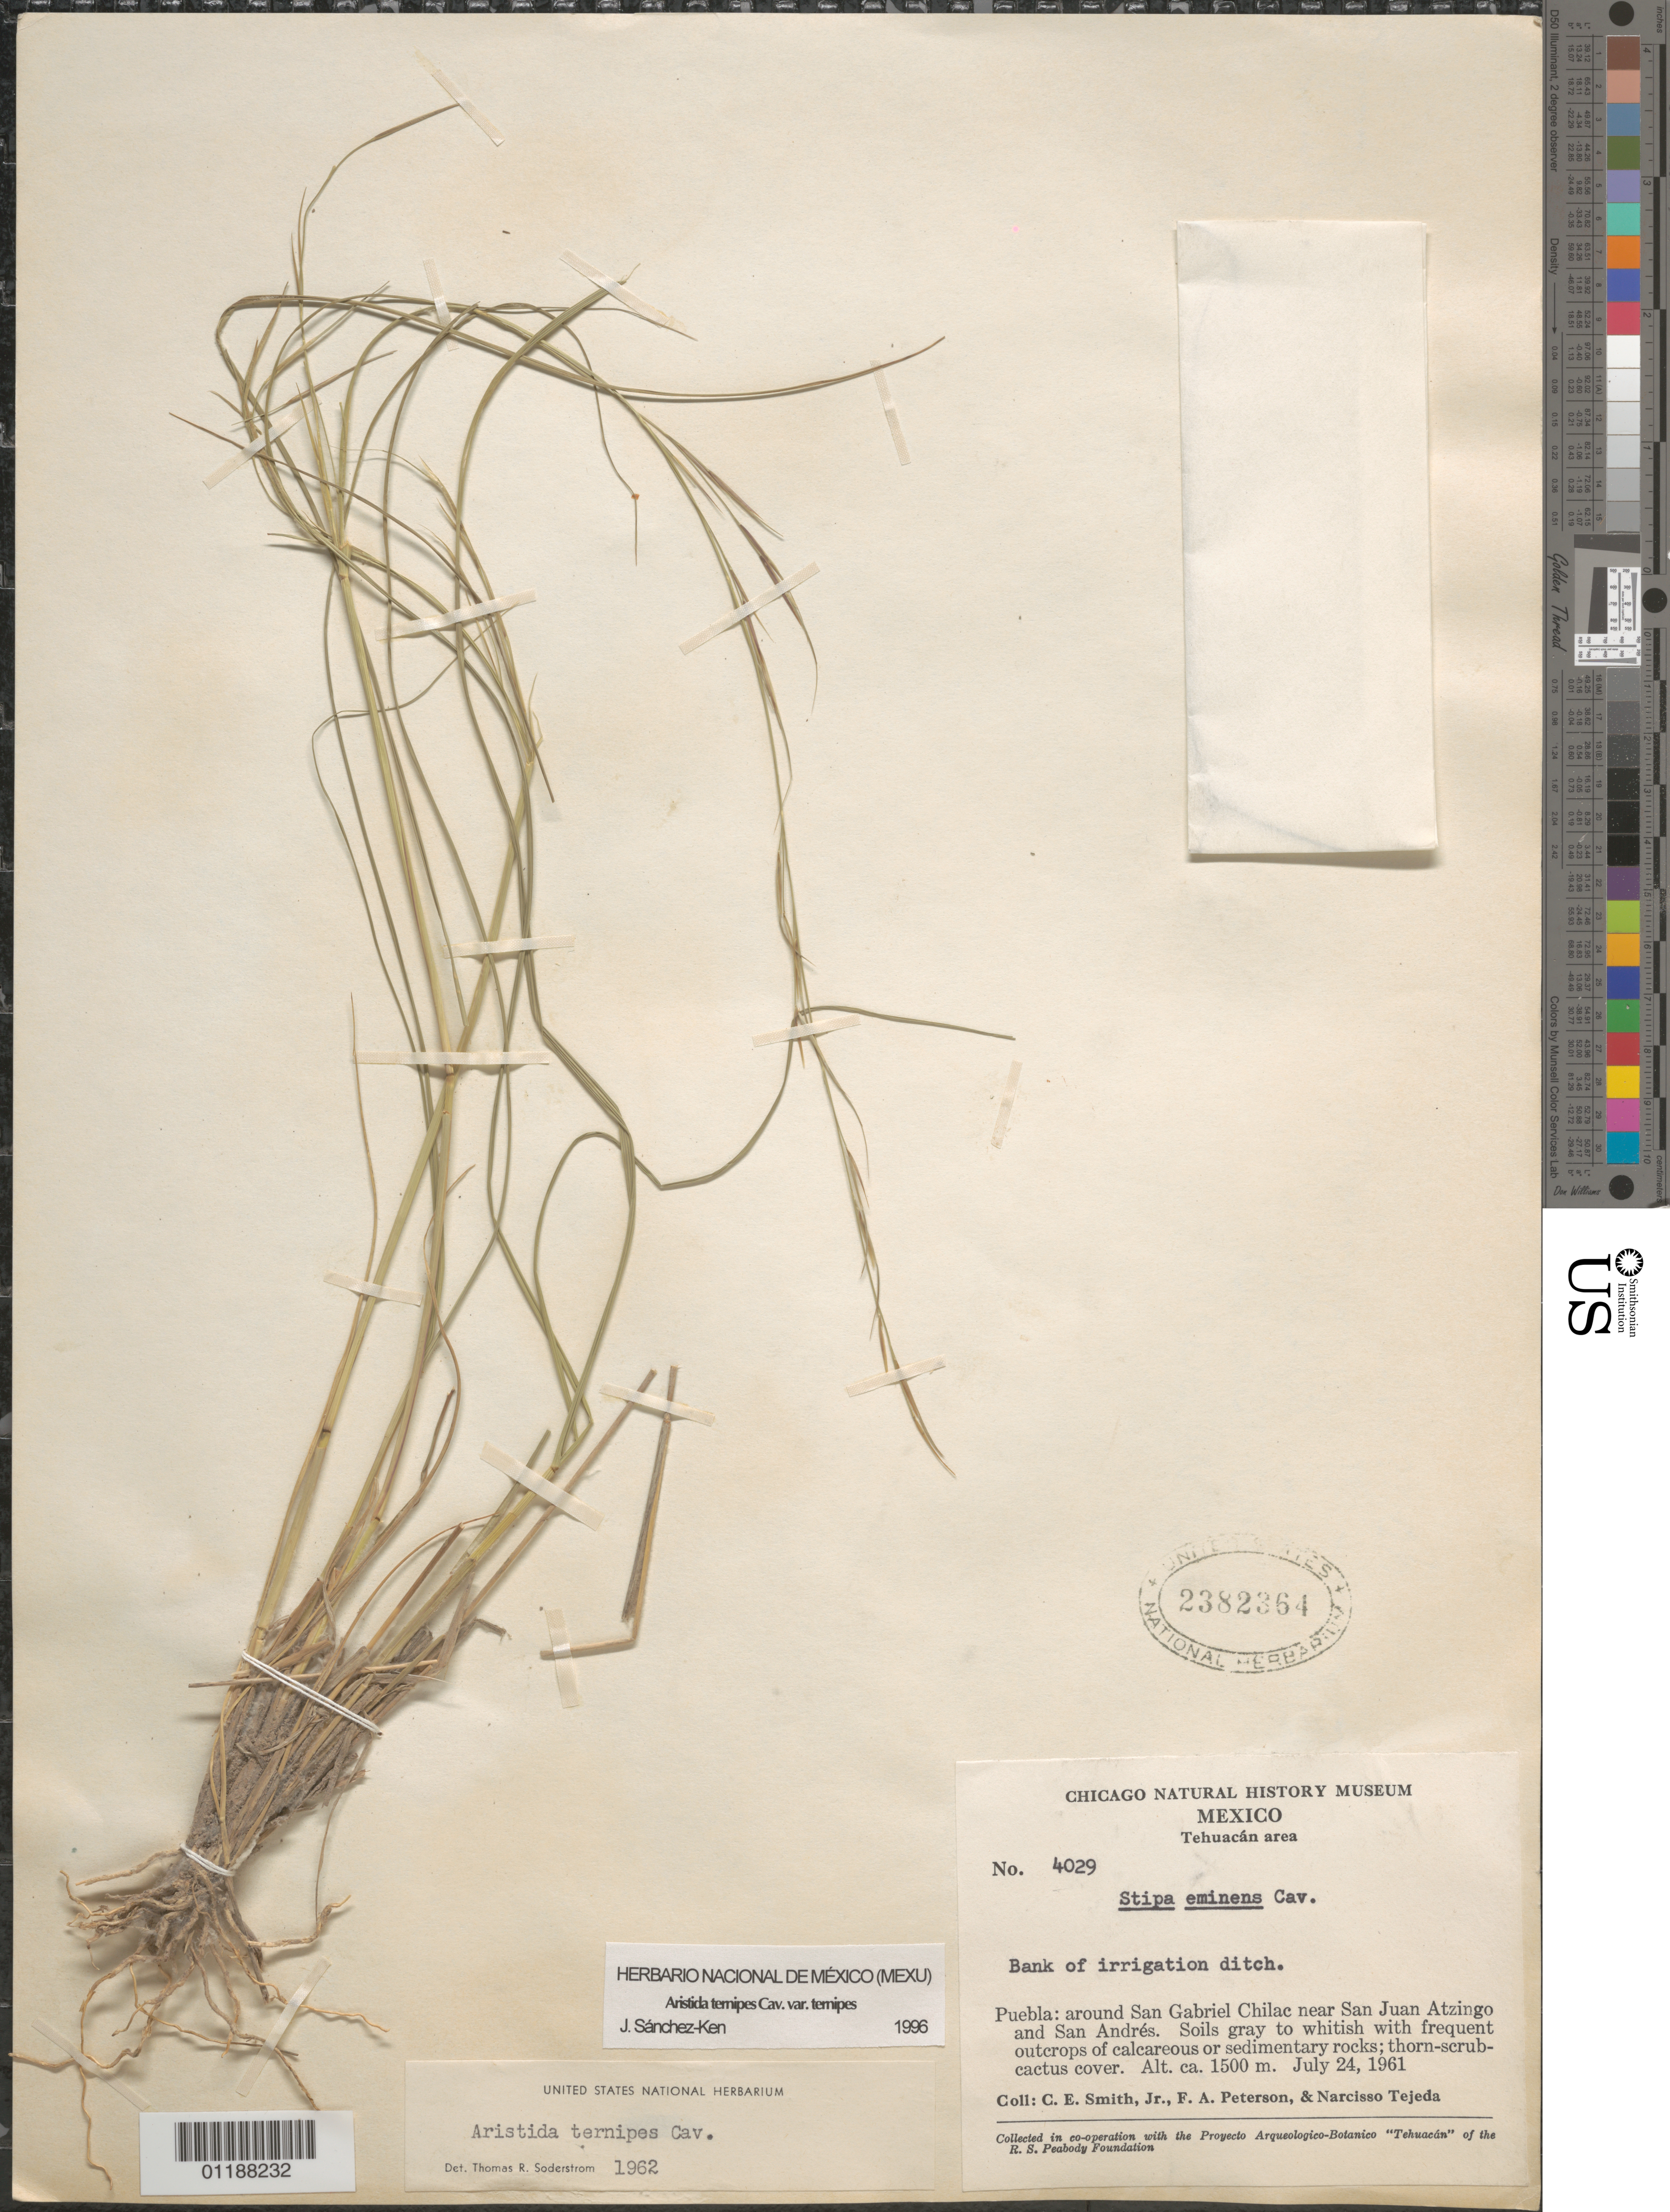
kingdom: Plantae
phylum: Tracheophyta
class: Liliopsida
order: Poales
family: Poaceae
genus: Aristida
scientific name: Aristida ternipes var. ternipes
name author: Cav.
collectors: C. E. Smith Jr., F. A. Peterson & N. Tejada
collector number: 4029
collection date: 1961-07-24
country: Mexico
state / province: Puebla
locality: San Gabriel Chilac near San Juan Atzingo and San Andres.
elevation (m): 1500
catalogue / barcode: US 2382364